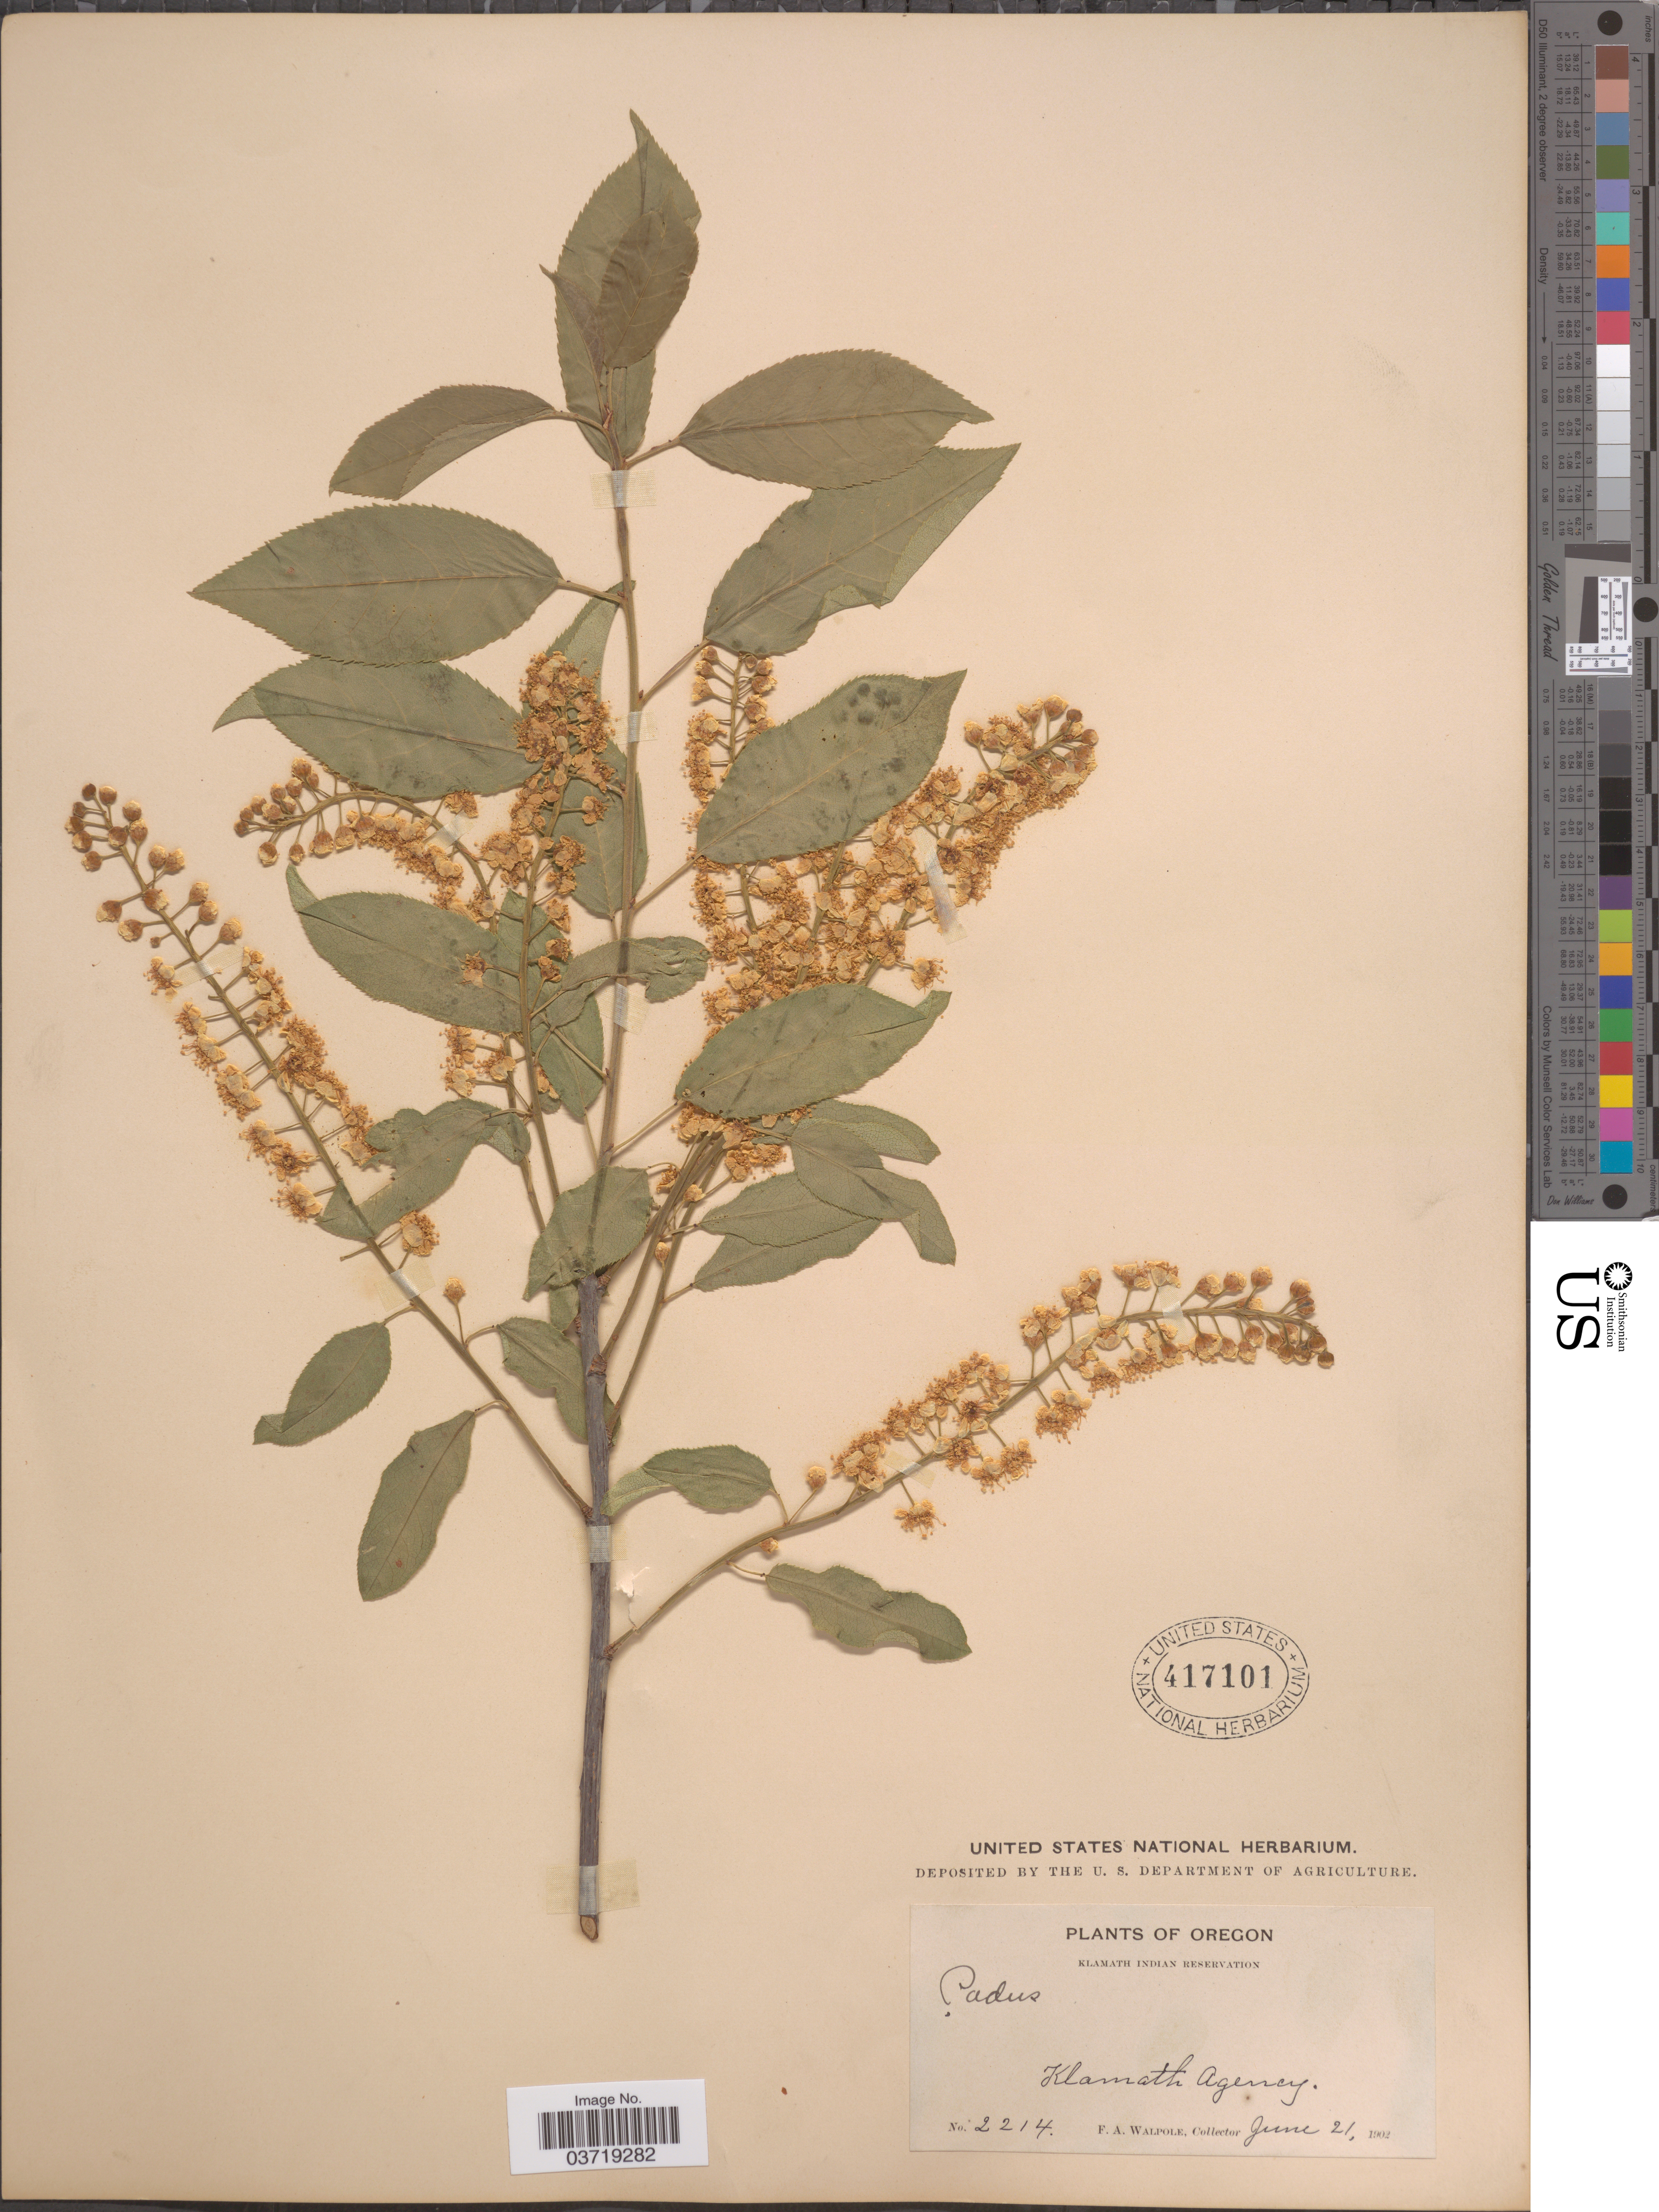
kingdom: Plantae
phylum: Tracheophyta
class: Magnoliopsida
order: Rosales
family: Rosaceae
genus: Prunus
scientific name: Prunus virginiana var. demissa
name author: (Nutt.) Torr.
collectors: F. Walpole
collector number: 2214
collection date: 1902-06-21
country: United States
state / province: Oregon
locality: Klamath Indian Reservation. Klamath Agency.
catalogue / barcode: US 417101